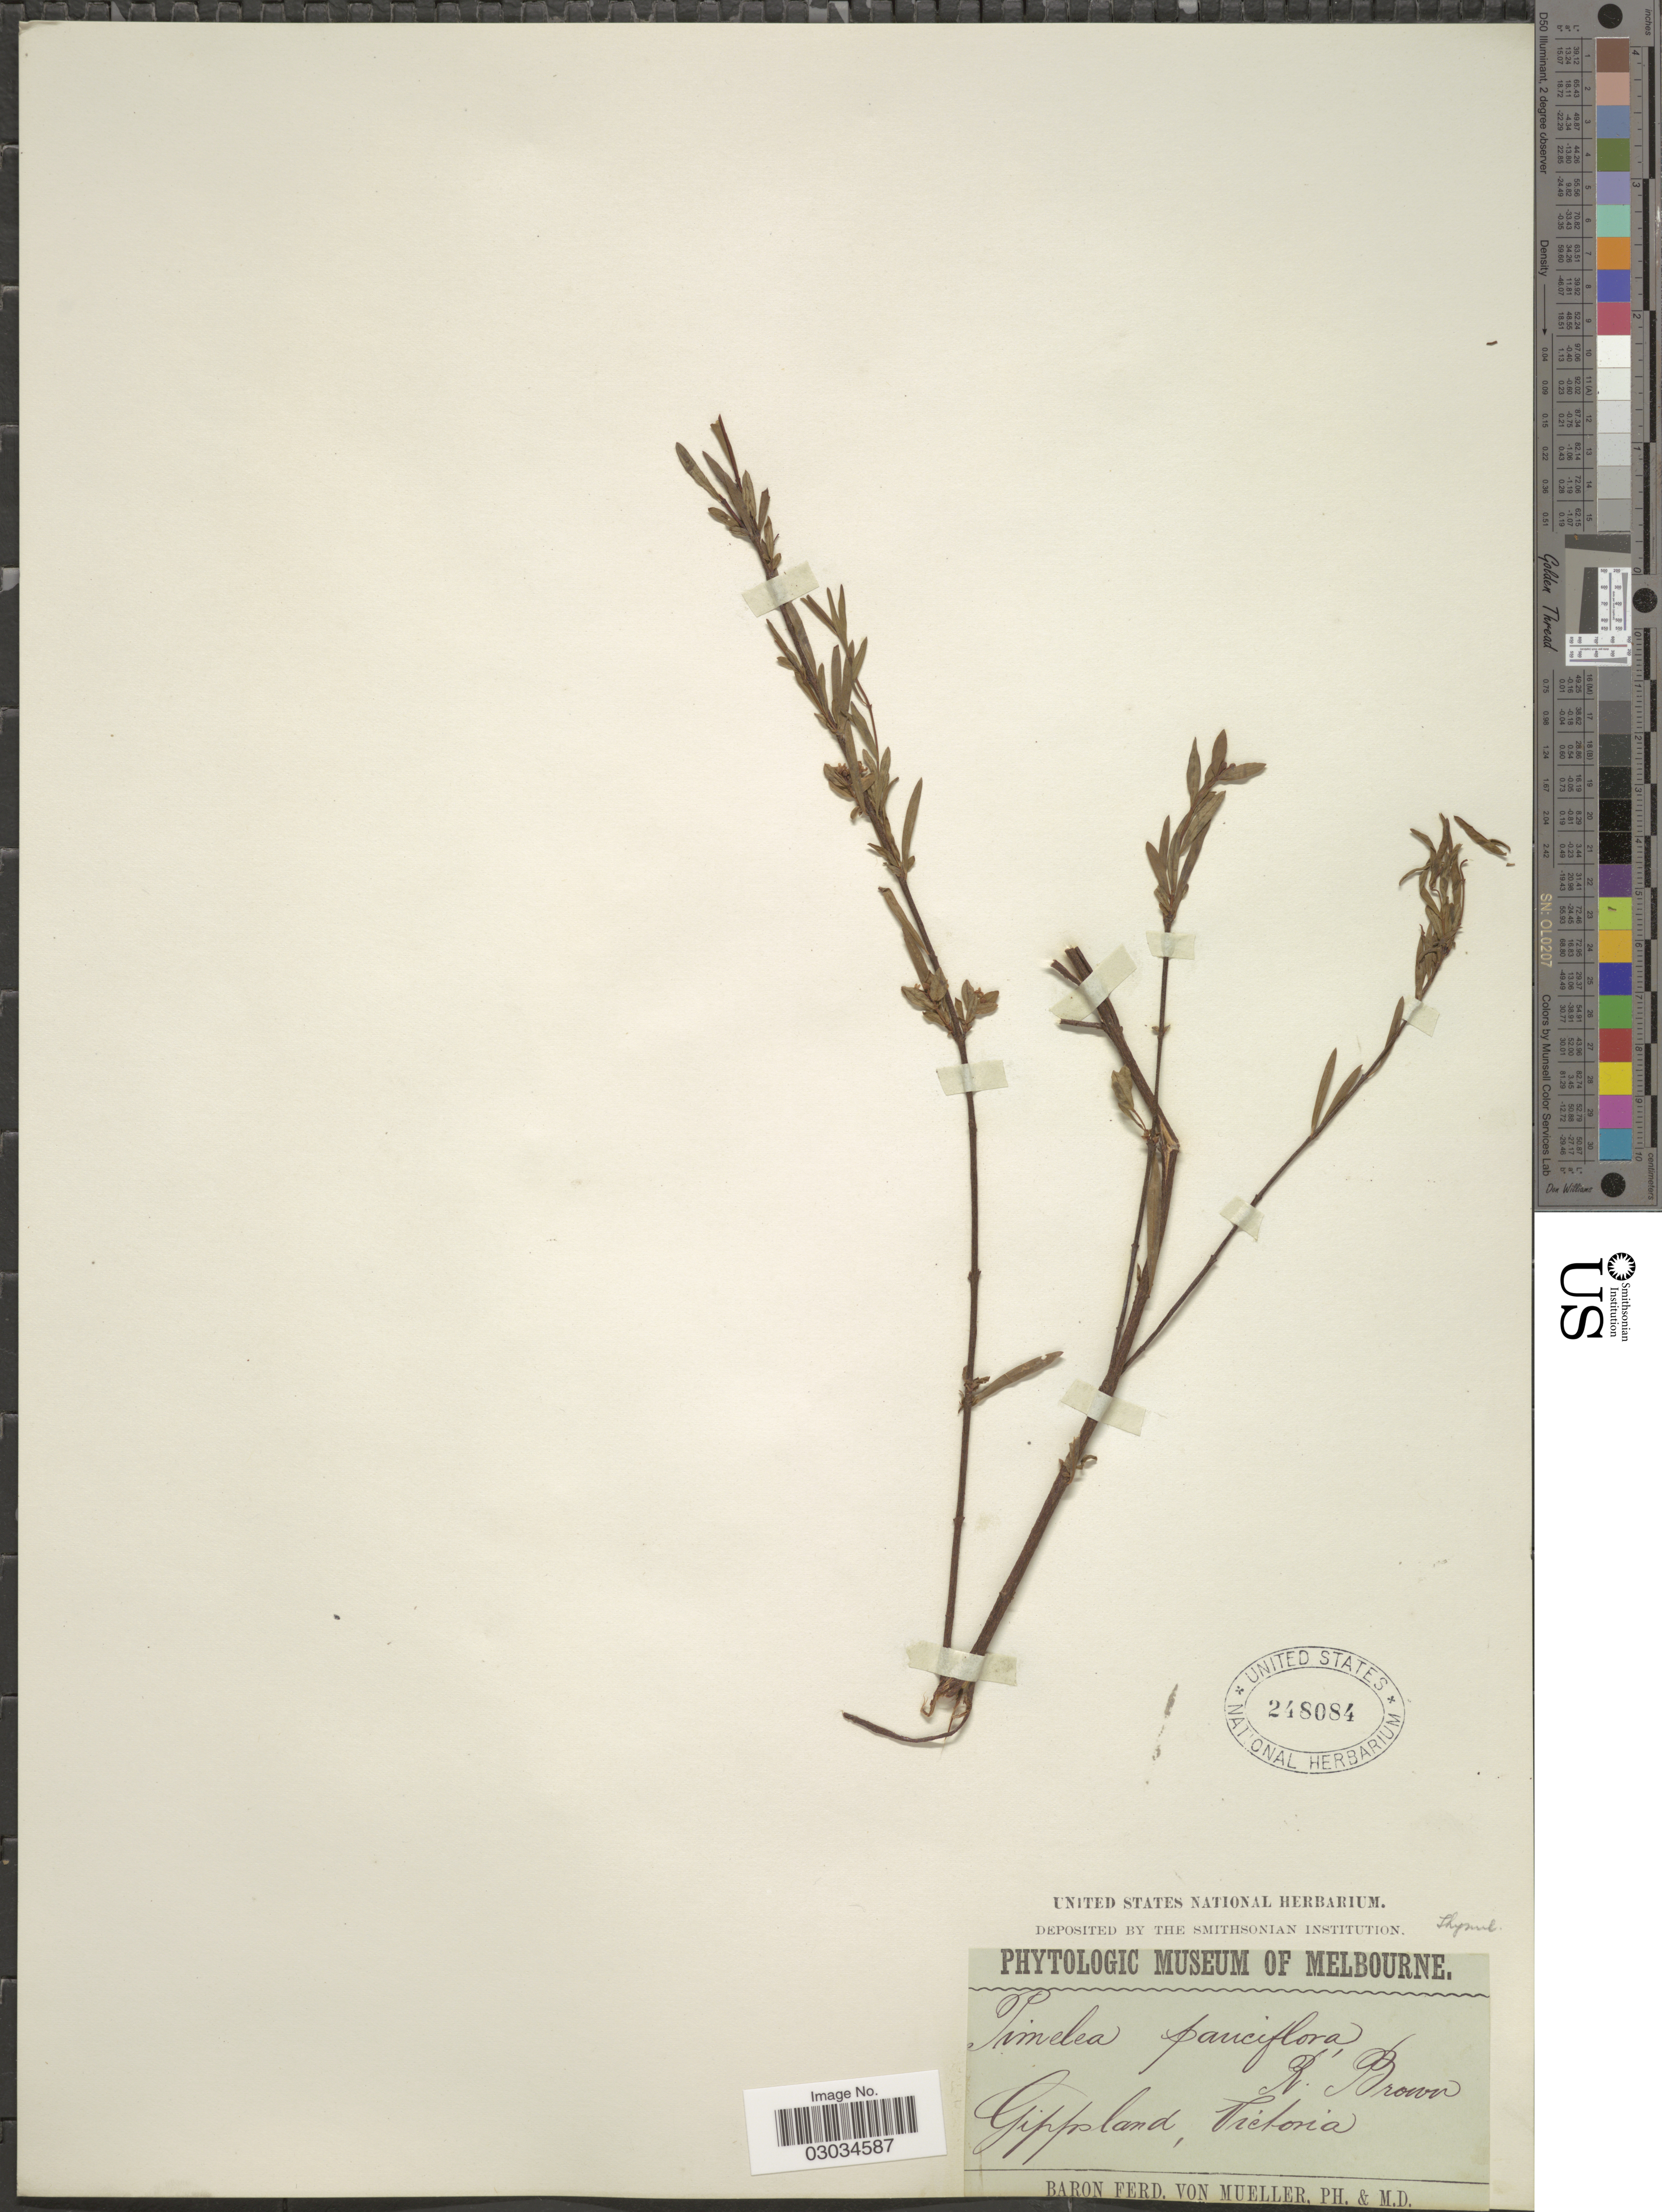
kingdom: Plantae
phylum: Tracheophyta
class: Magnoliopsida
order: Malvales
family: Thymelaeaceae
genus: Pimelea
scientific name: Pimelea pauciflora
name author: R. Br.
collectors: F. von Mueller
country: Australia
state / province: Victoria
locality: Gippsland, Victoria.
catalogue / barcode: US 248084